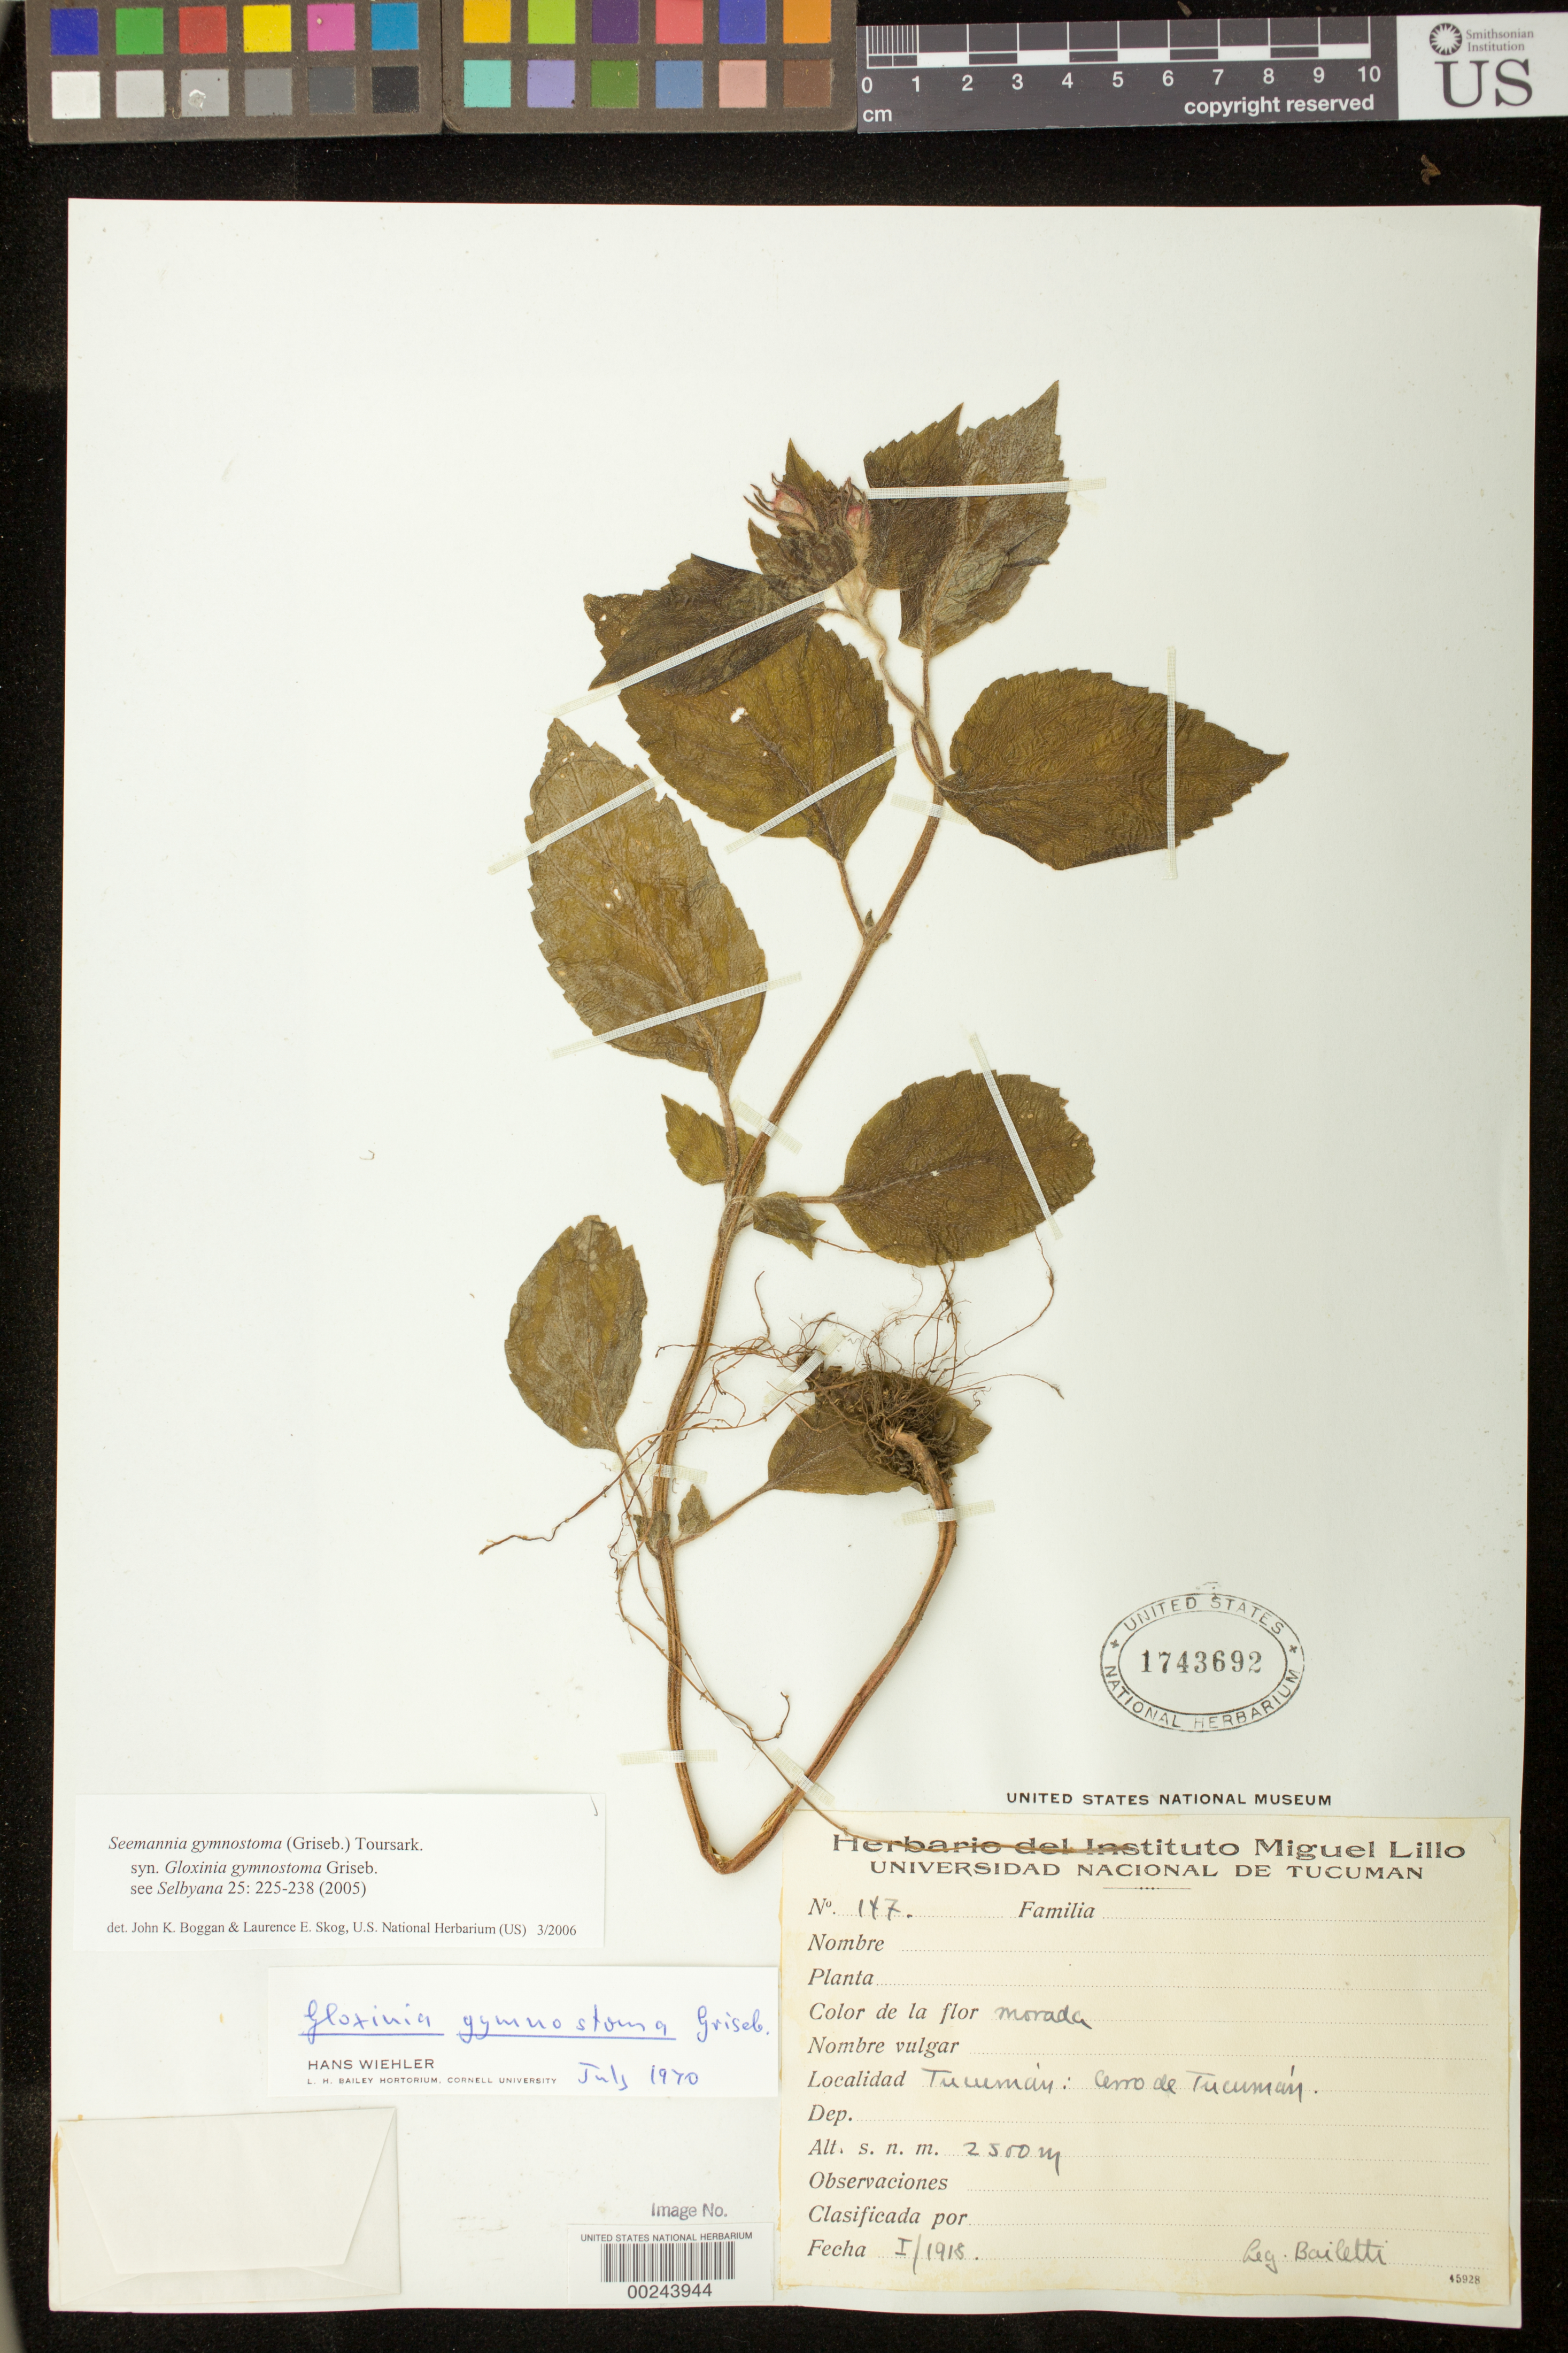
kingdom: Plantae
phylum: Tracheophyta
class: Magnoliopsida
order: Lamiales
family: Gesneriaceae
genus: Seemannia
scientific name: Seemannia gymnostoma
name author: (Griseb.) Toursark.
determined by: Boggan, J. K.; Skog, L. E.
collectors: Bailetti, --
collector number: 147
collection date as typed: Jan 1918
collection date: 1918-01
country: Argentina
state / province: Tucumán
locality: Cerro de Tucumán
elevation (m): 2500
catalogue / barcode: US 1743692